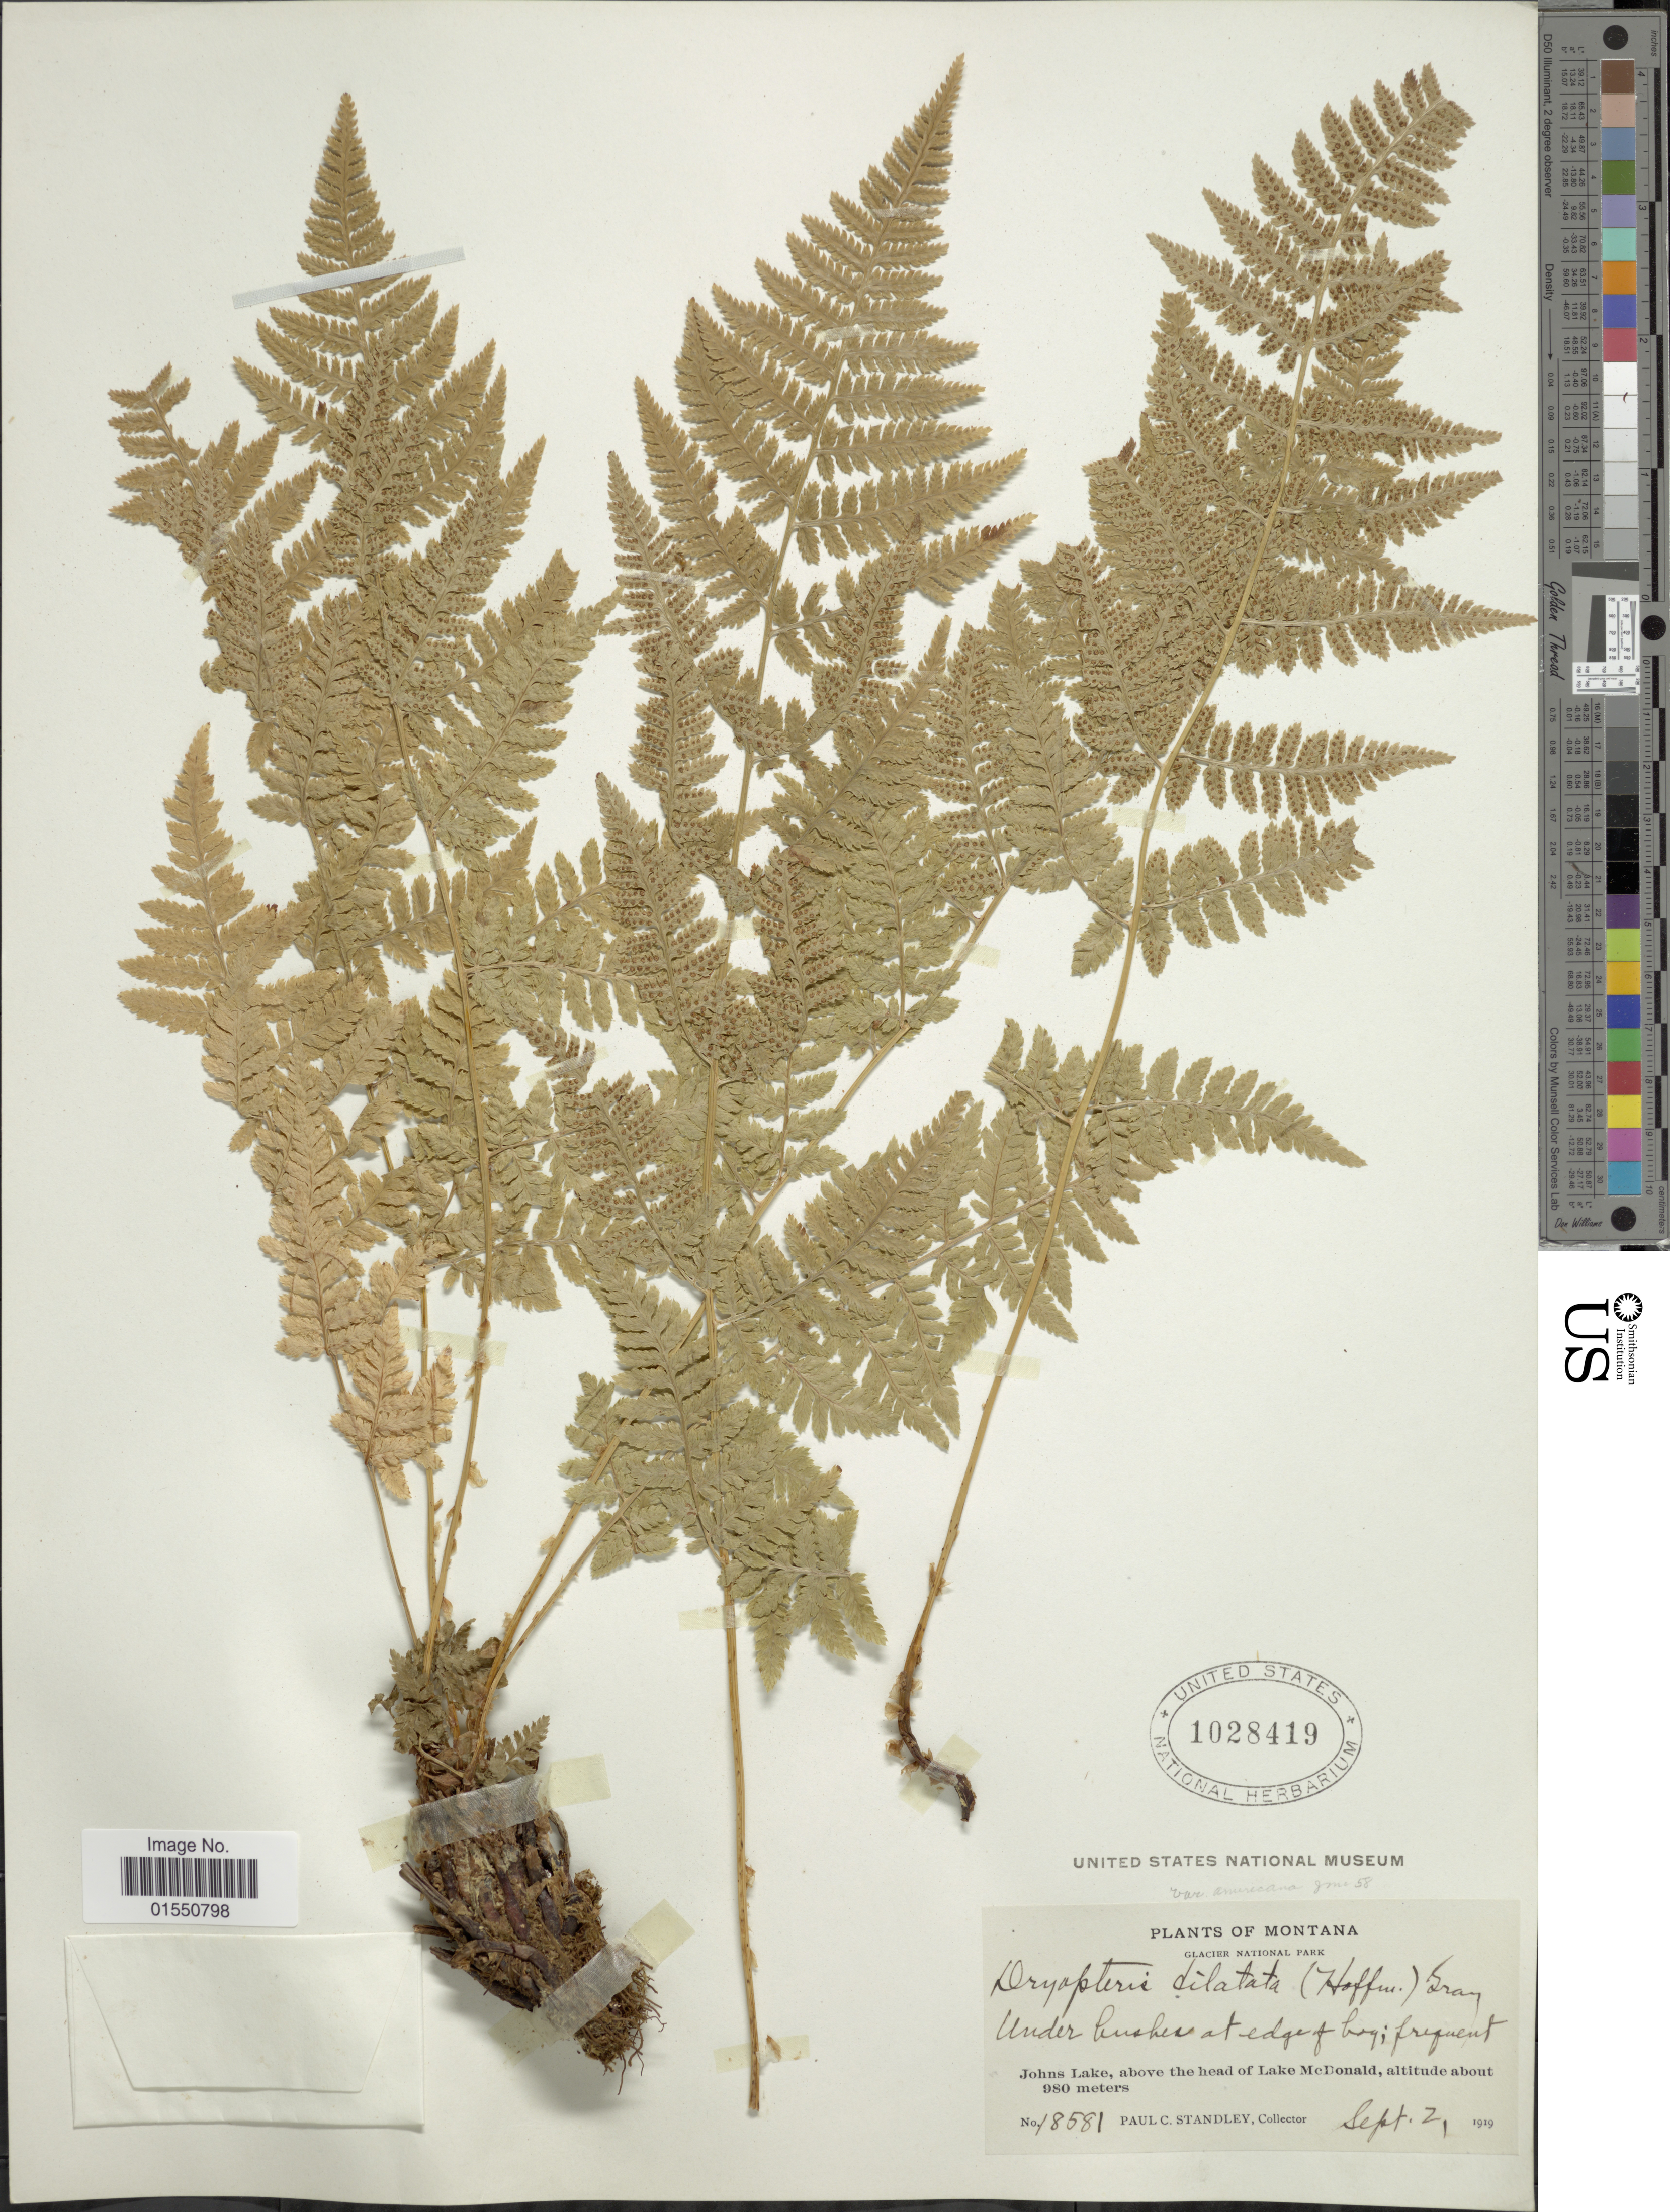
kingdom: Plantae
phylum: Tracheophyta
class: Polypodiopsida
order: Polypodiales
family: Dryopteridaceae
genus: Dryopteris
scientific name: Dryopteris expansa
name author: (C. Presl) Fraser-Jenk. & Jermy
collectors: P. C. Standley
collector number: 18581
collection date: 1919-09-02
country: United States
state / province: Montana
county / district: Flathead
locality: Glacier National Park, John's Lake, above the head of Lake MacDonald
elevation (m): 980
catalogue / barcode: US 1028419